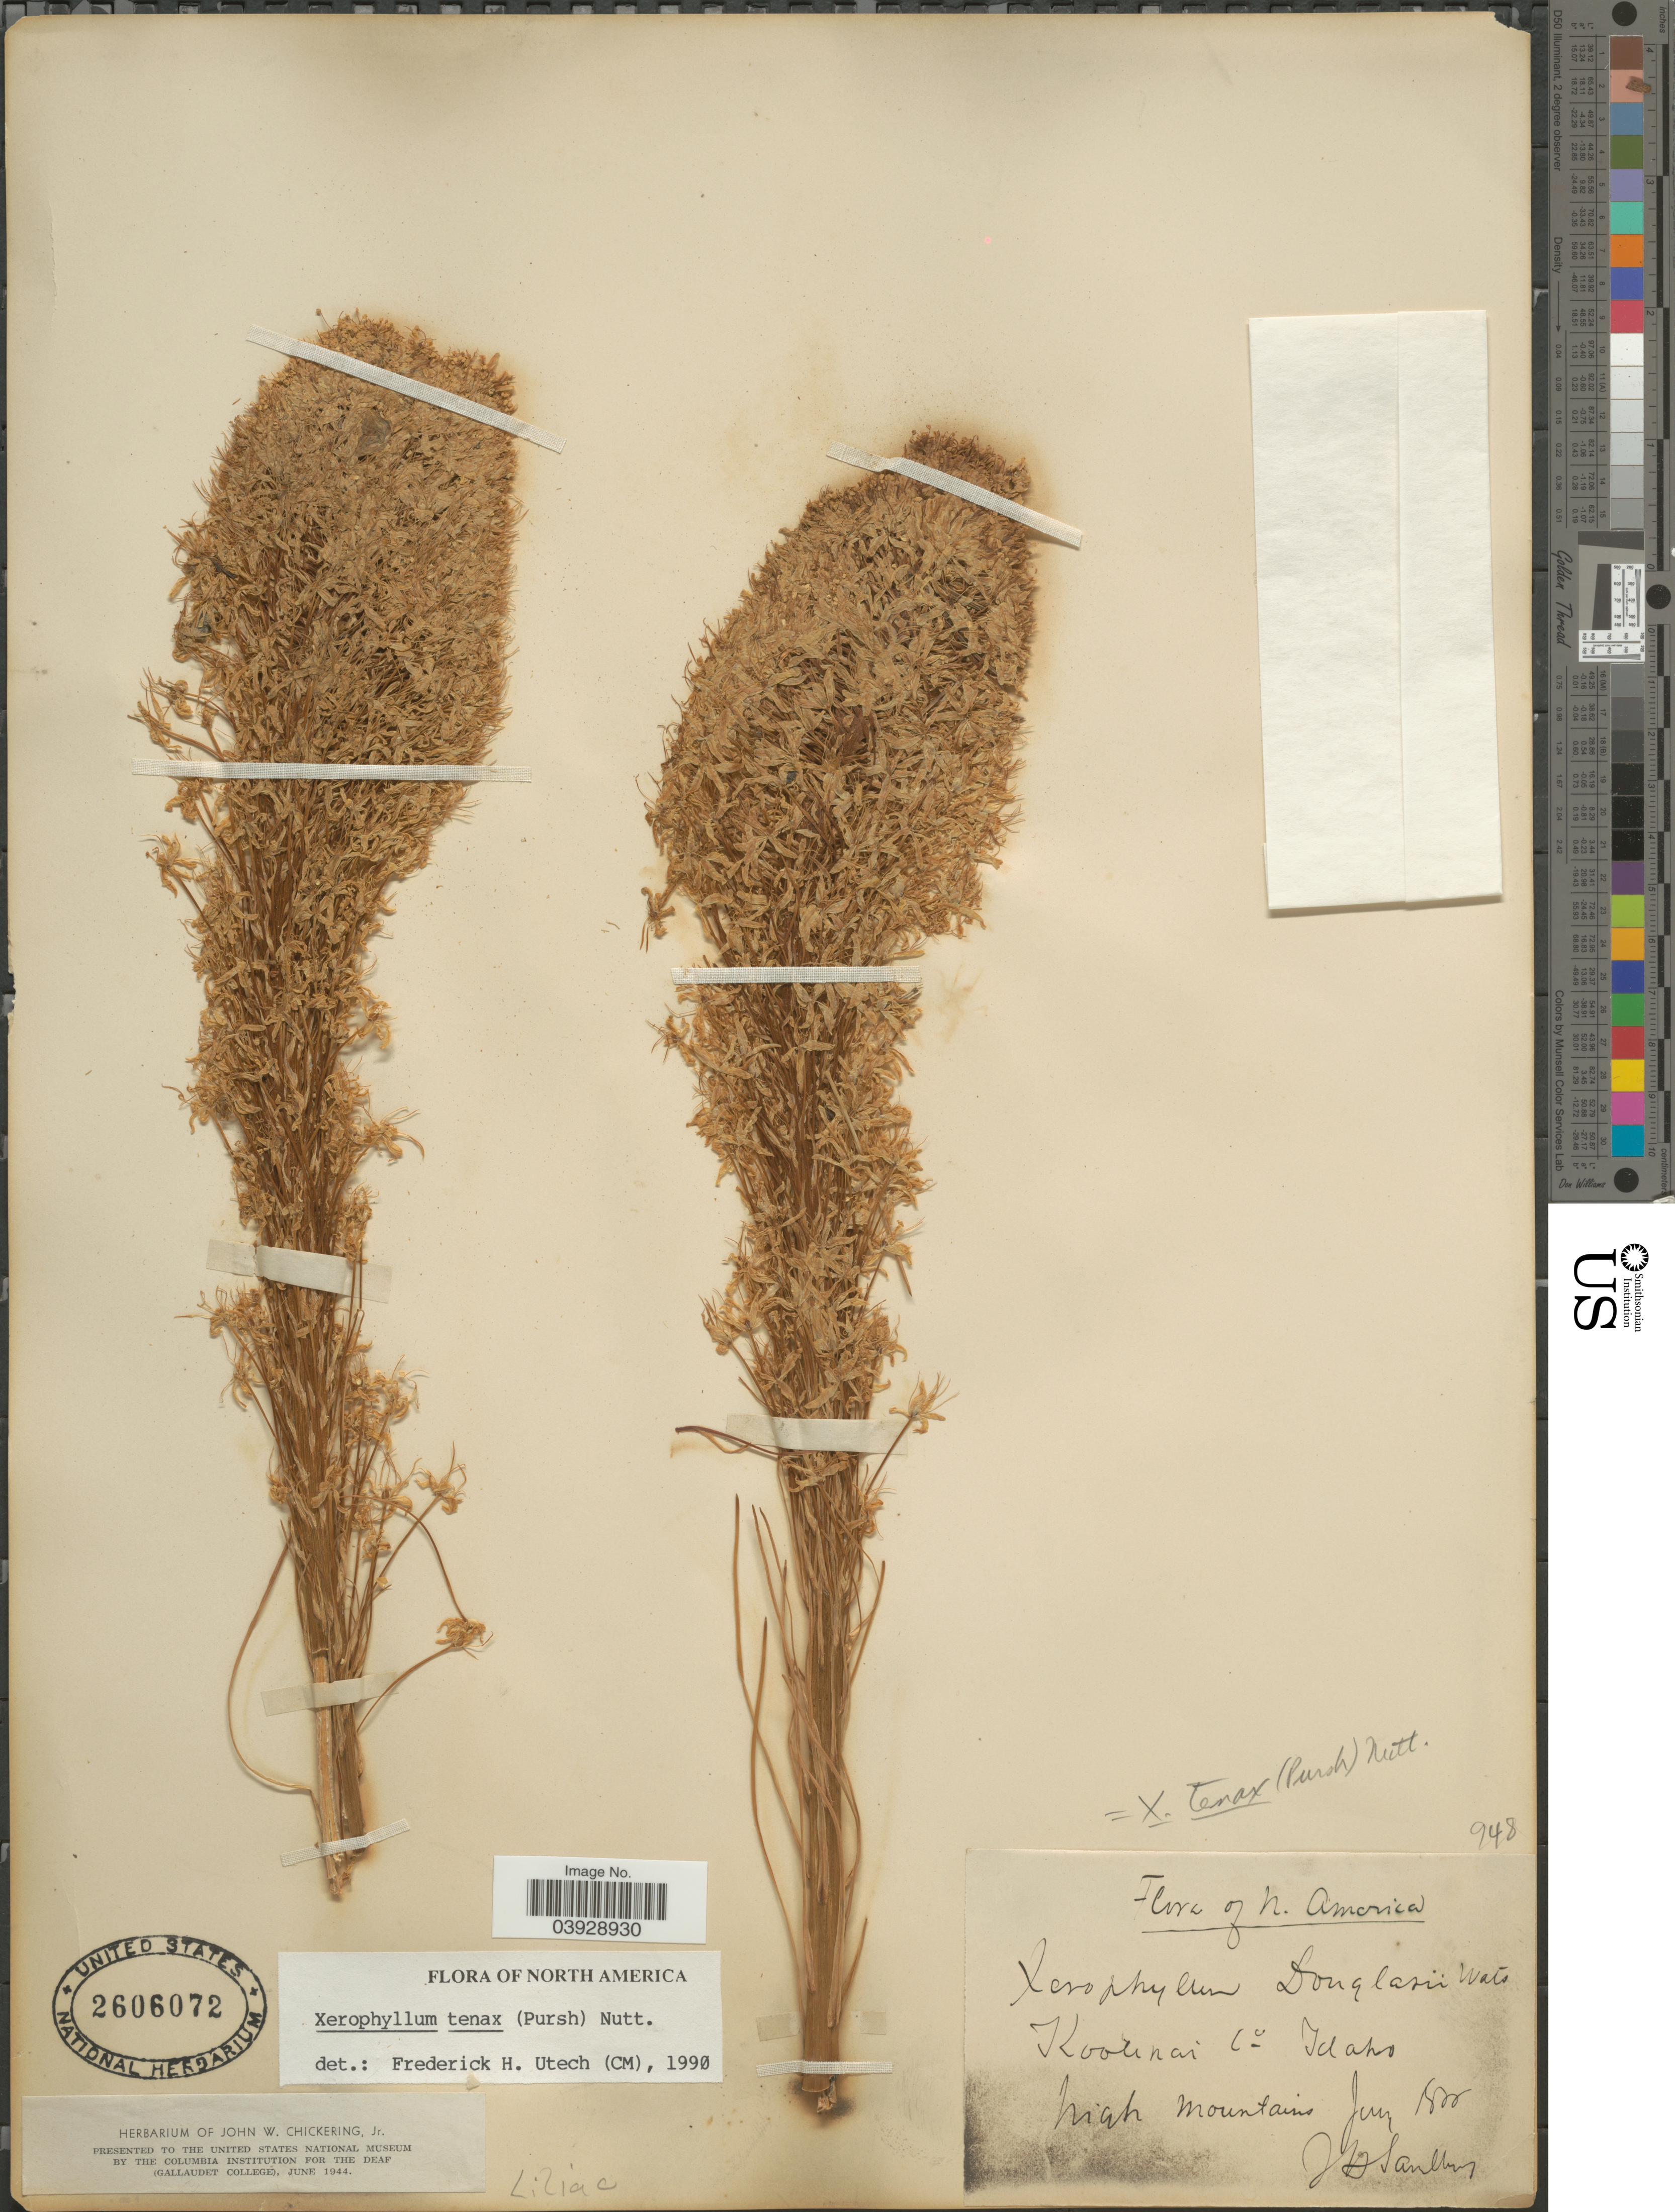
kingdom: Plantae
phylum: Tracheophyta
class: Liliopsida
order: Liliales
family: Melanthiaceae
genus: Xerophyllum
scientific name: Xerophyllum tenax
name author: (Pursh) Nutt.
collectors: J. H. Sandberg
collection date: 1800-07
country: United States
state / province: Idaho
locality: Kootenai Co. High Mountains.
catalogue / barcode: US 2606072